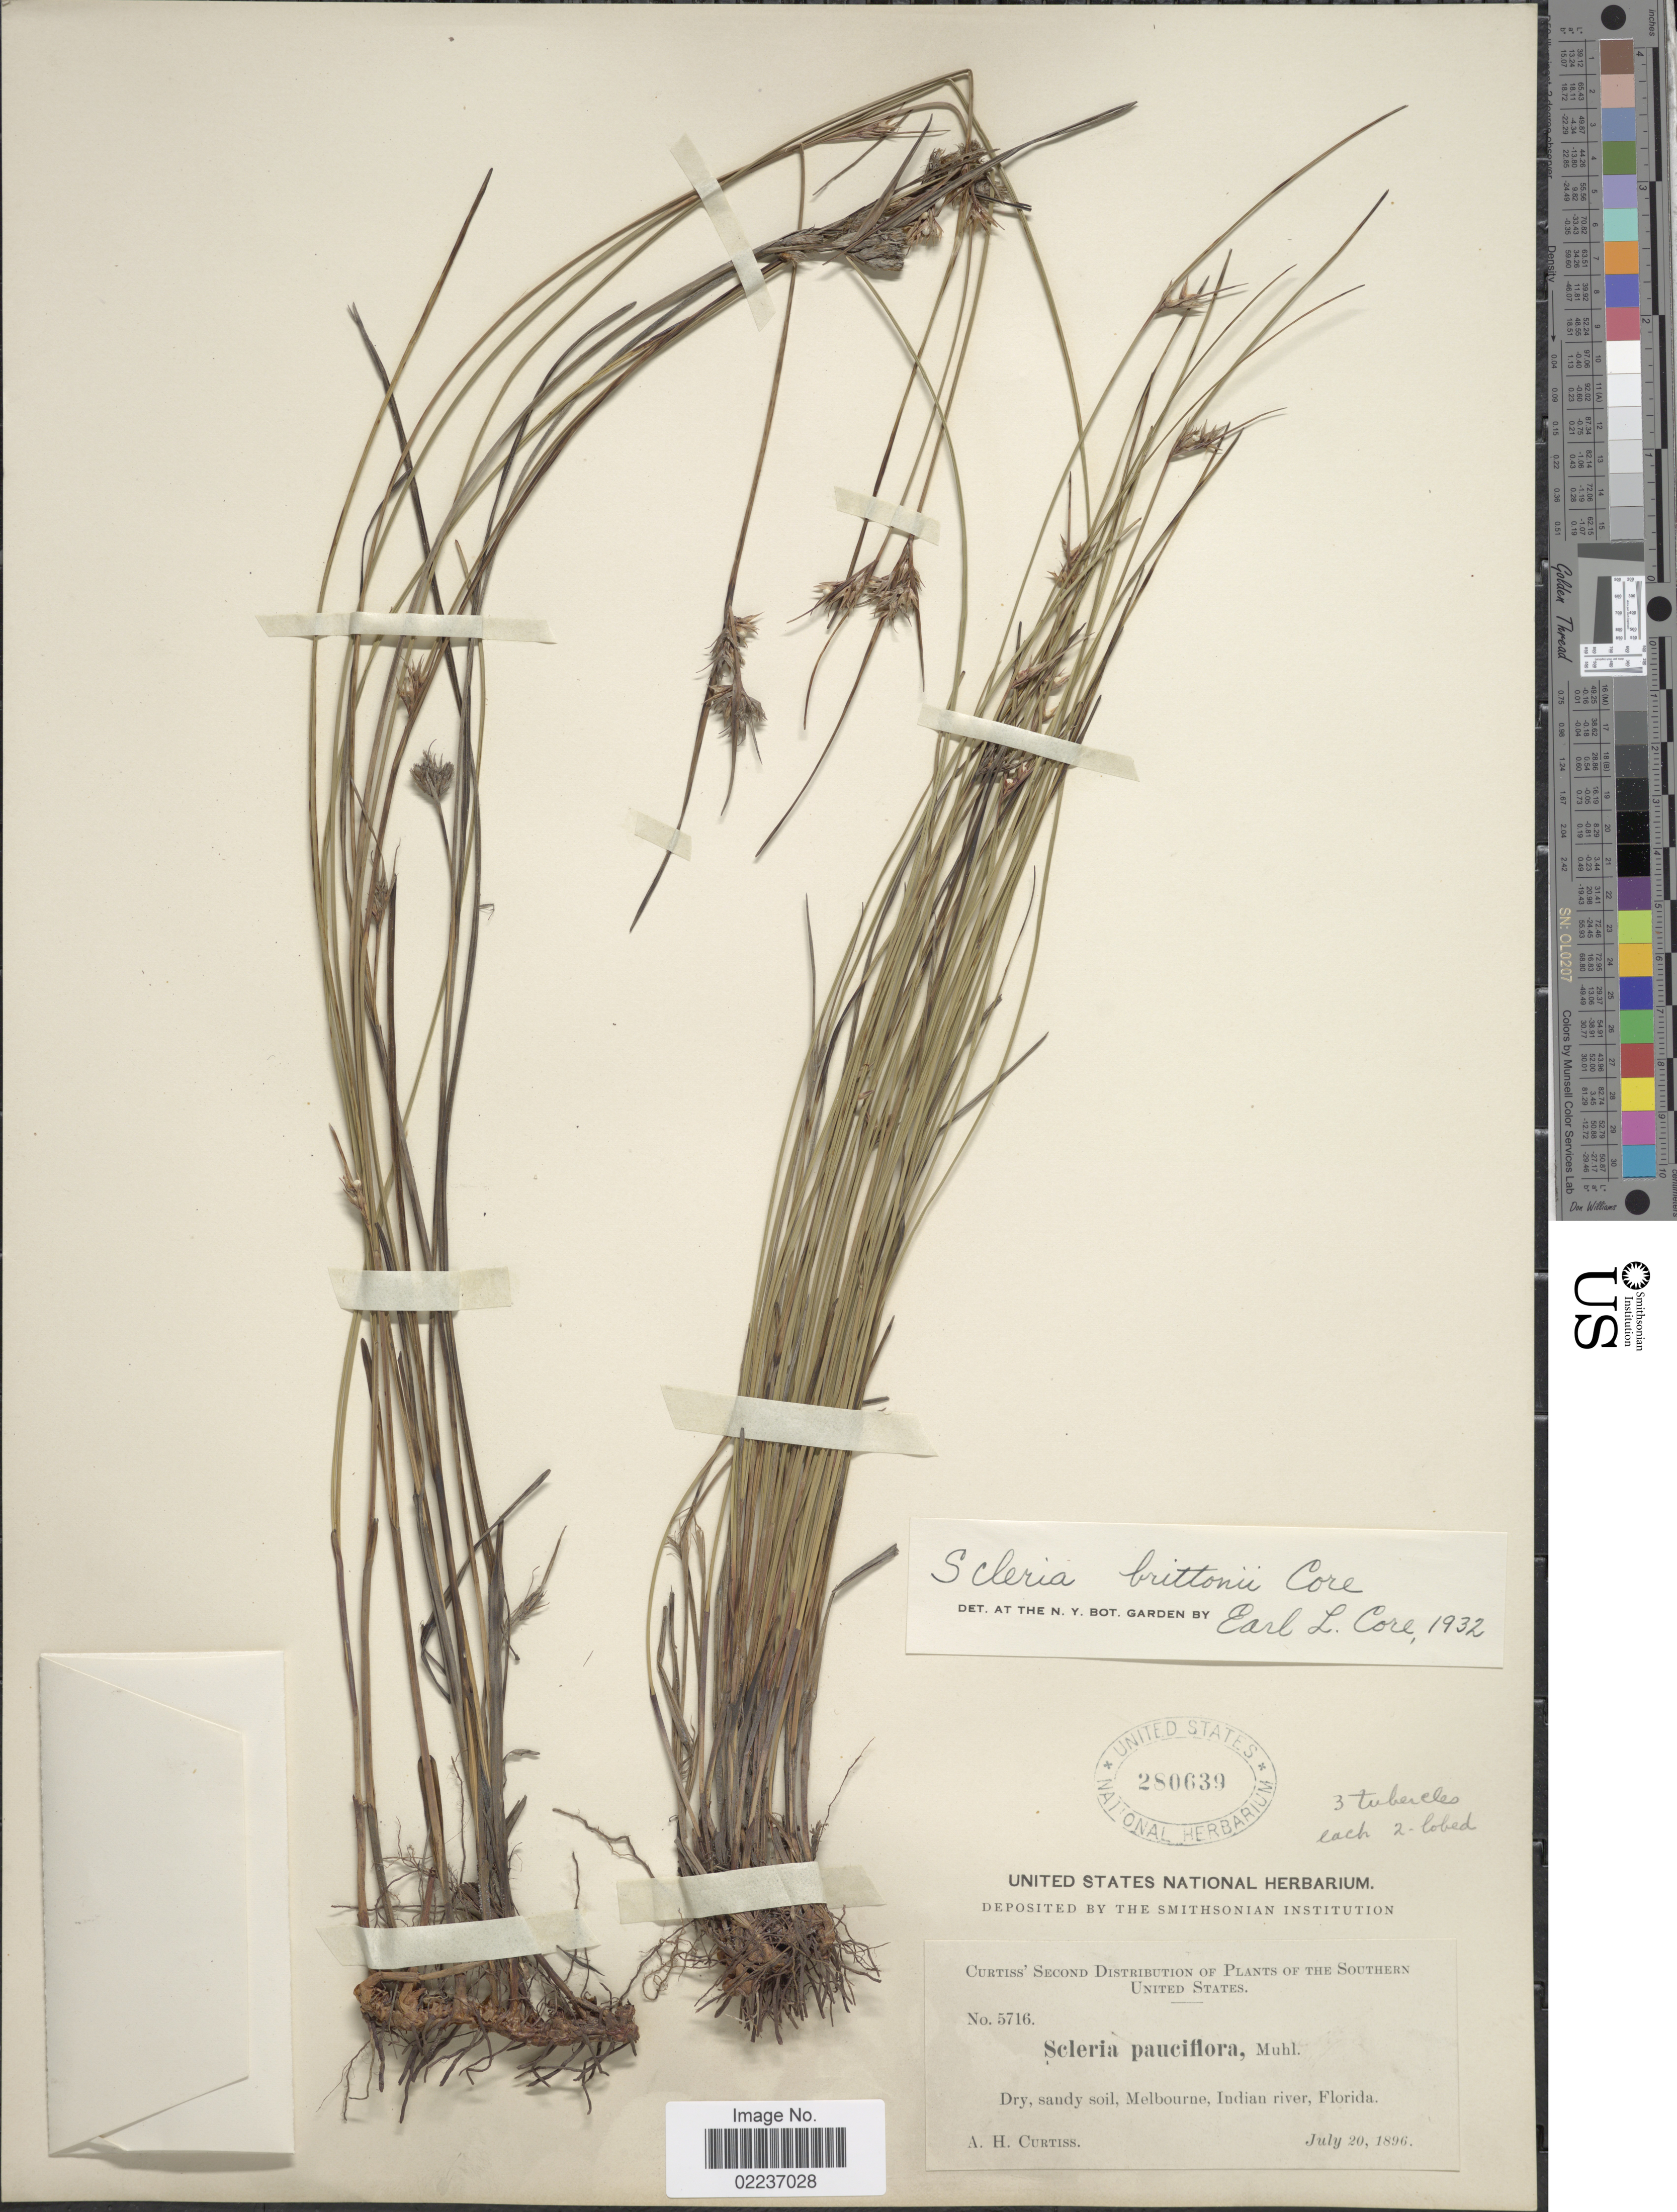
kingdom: Plantae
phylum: Tracheophyta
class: Liliopsida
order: Poales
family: Cyperaceae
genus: Scleria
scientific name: Scleria brittonii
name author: Core ex Small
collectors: A. H. Curtiss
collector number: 5716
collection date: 1896-07-20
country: United States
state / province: Florida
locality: Southern United States, dry, sandy soil, Melbourne, Indian river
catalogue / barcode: US 280639